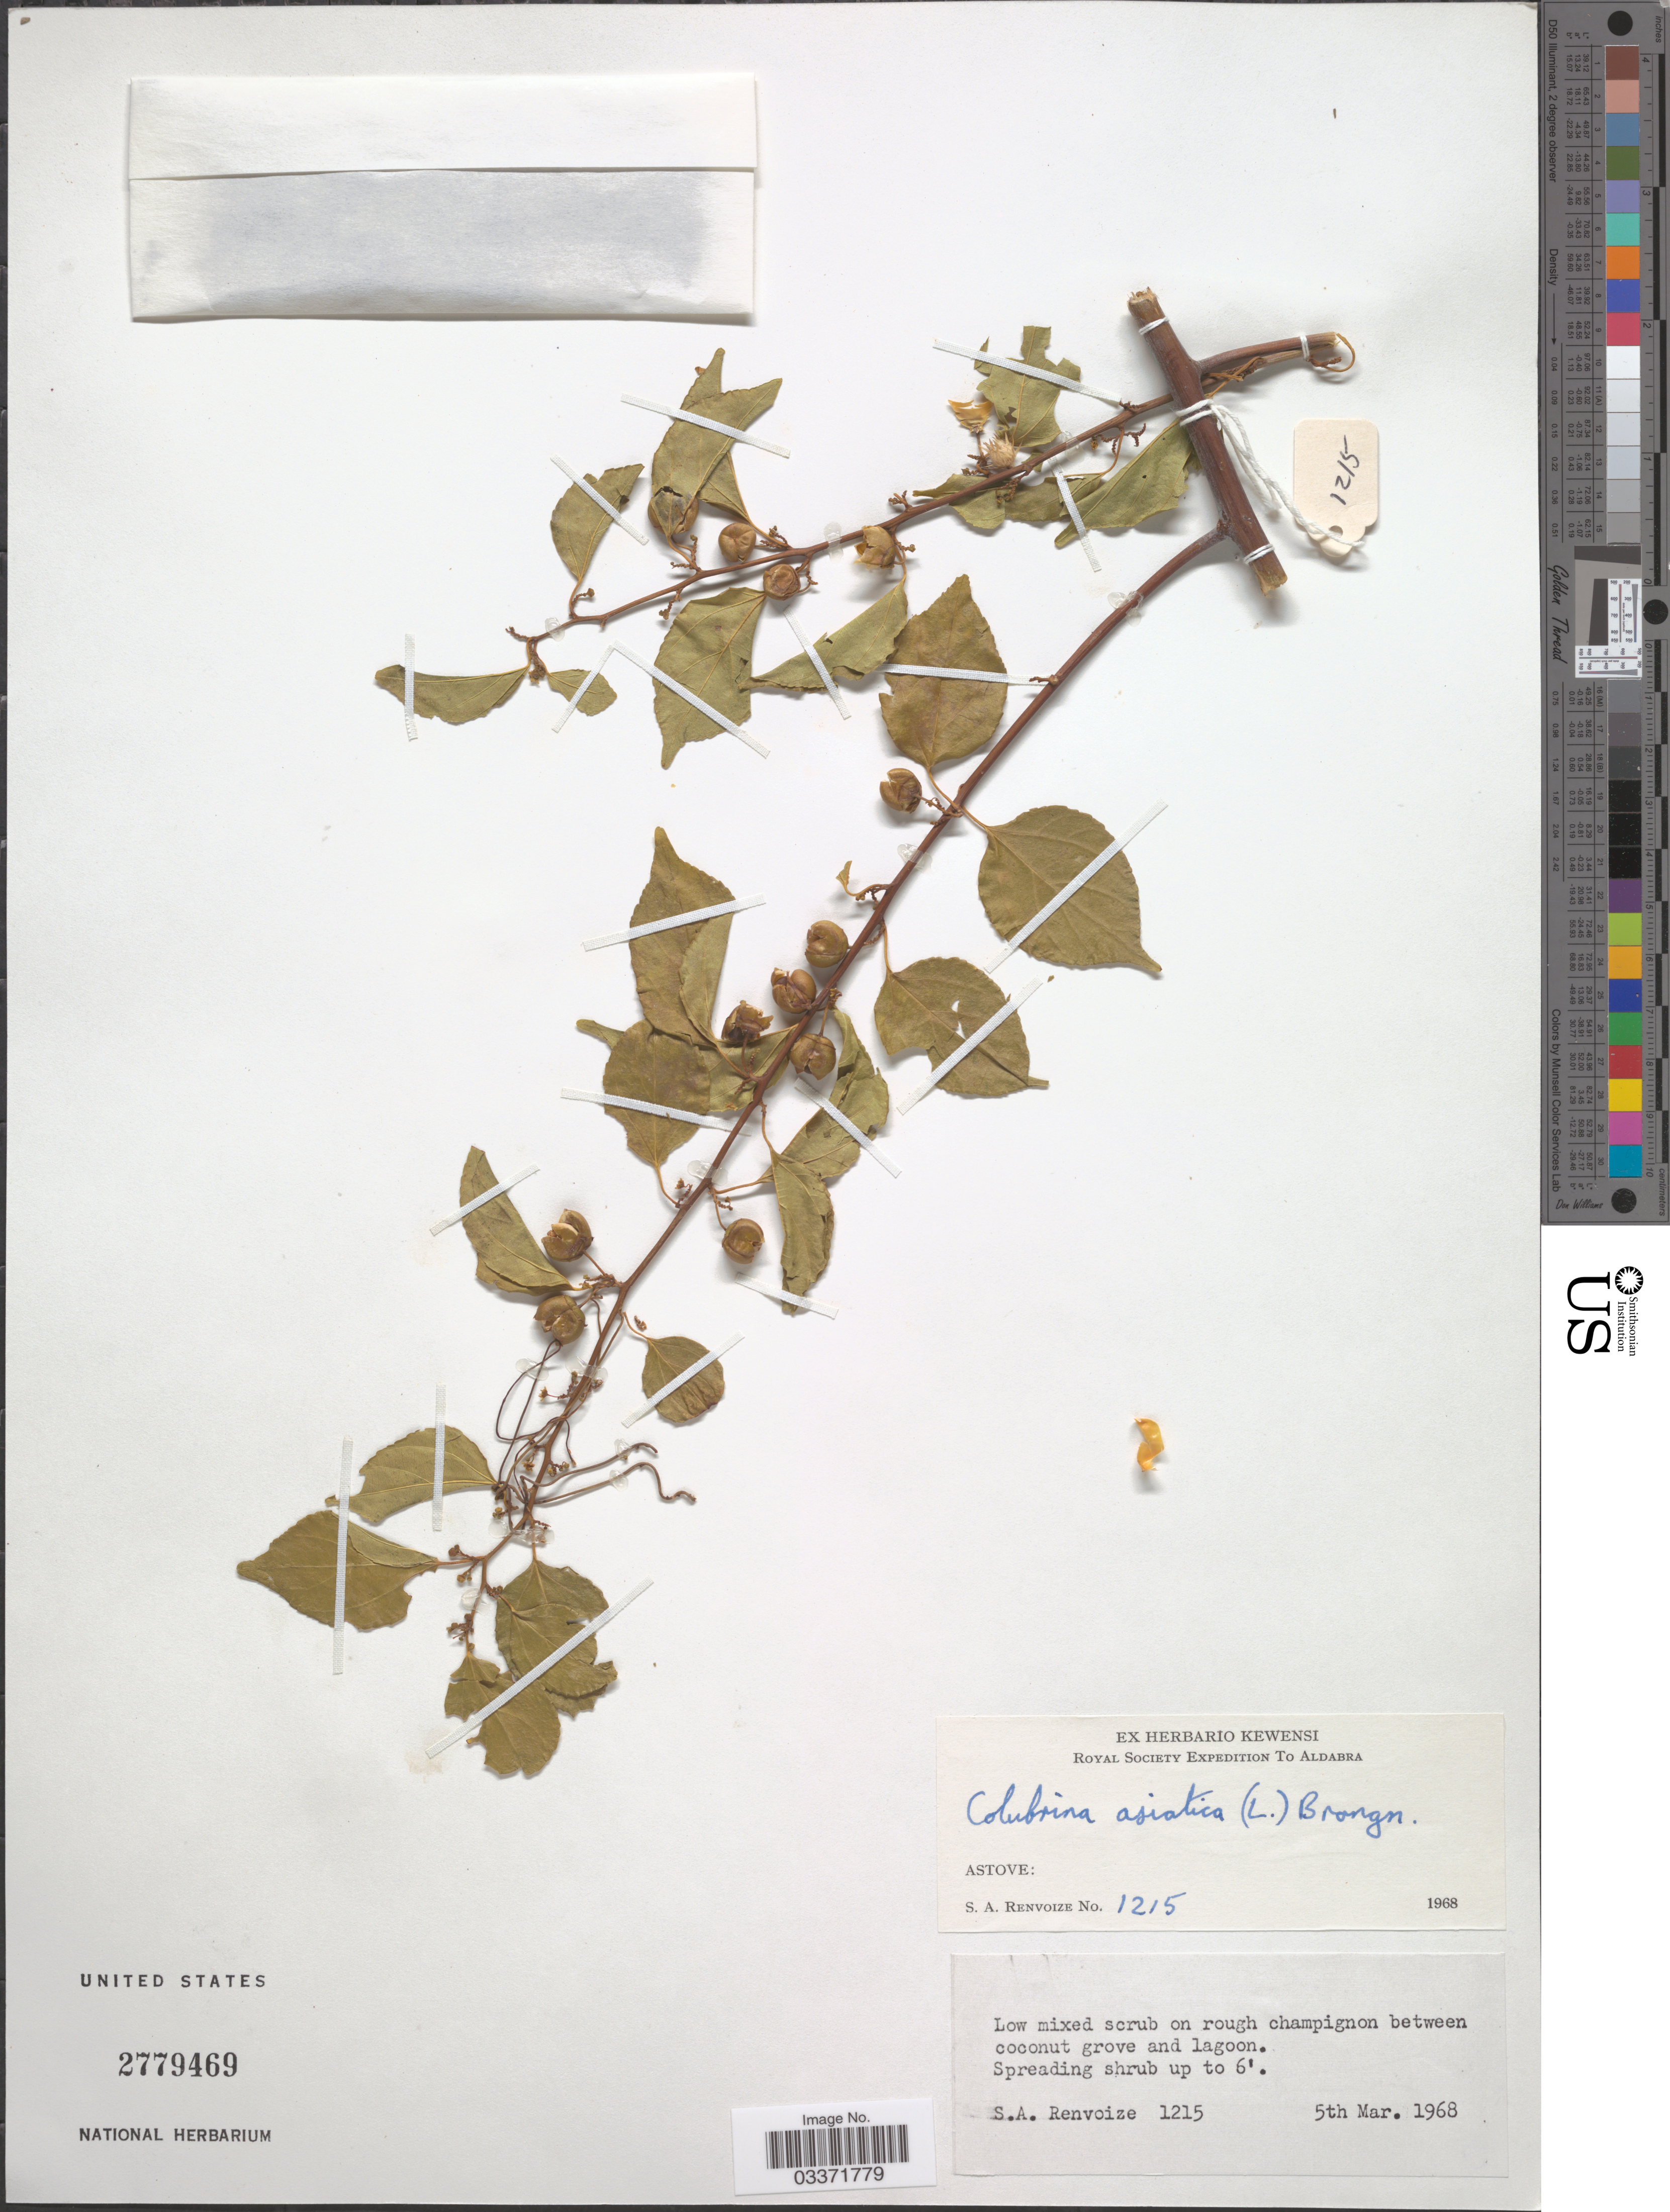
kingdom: Plantae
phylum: Tracheophyta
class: Magnoliopsida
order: Rosales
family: Rhamnaceae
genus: Colubrina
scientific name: Colubrina asiatica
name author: (L.) Brongn.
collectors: S. A. Renvoize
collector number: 1215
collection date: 1968-03-05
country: Seychelles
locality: Aldabra, Astove.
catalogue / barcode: US 2779469